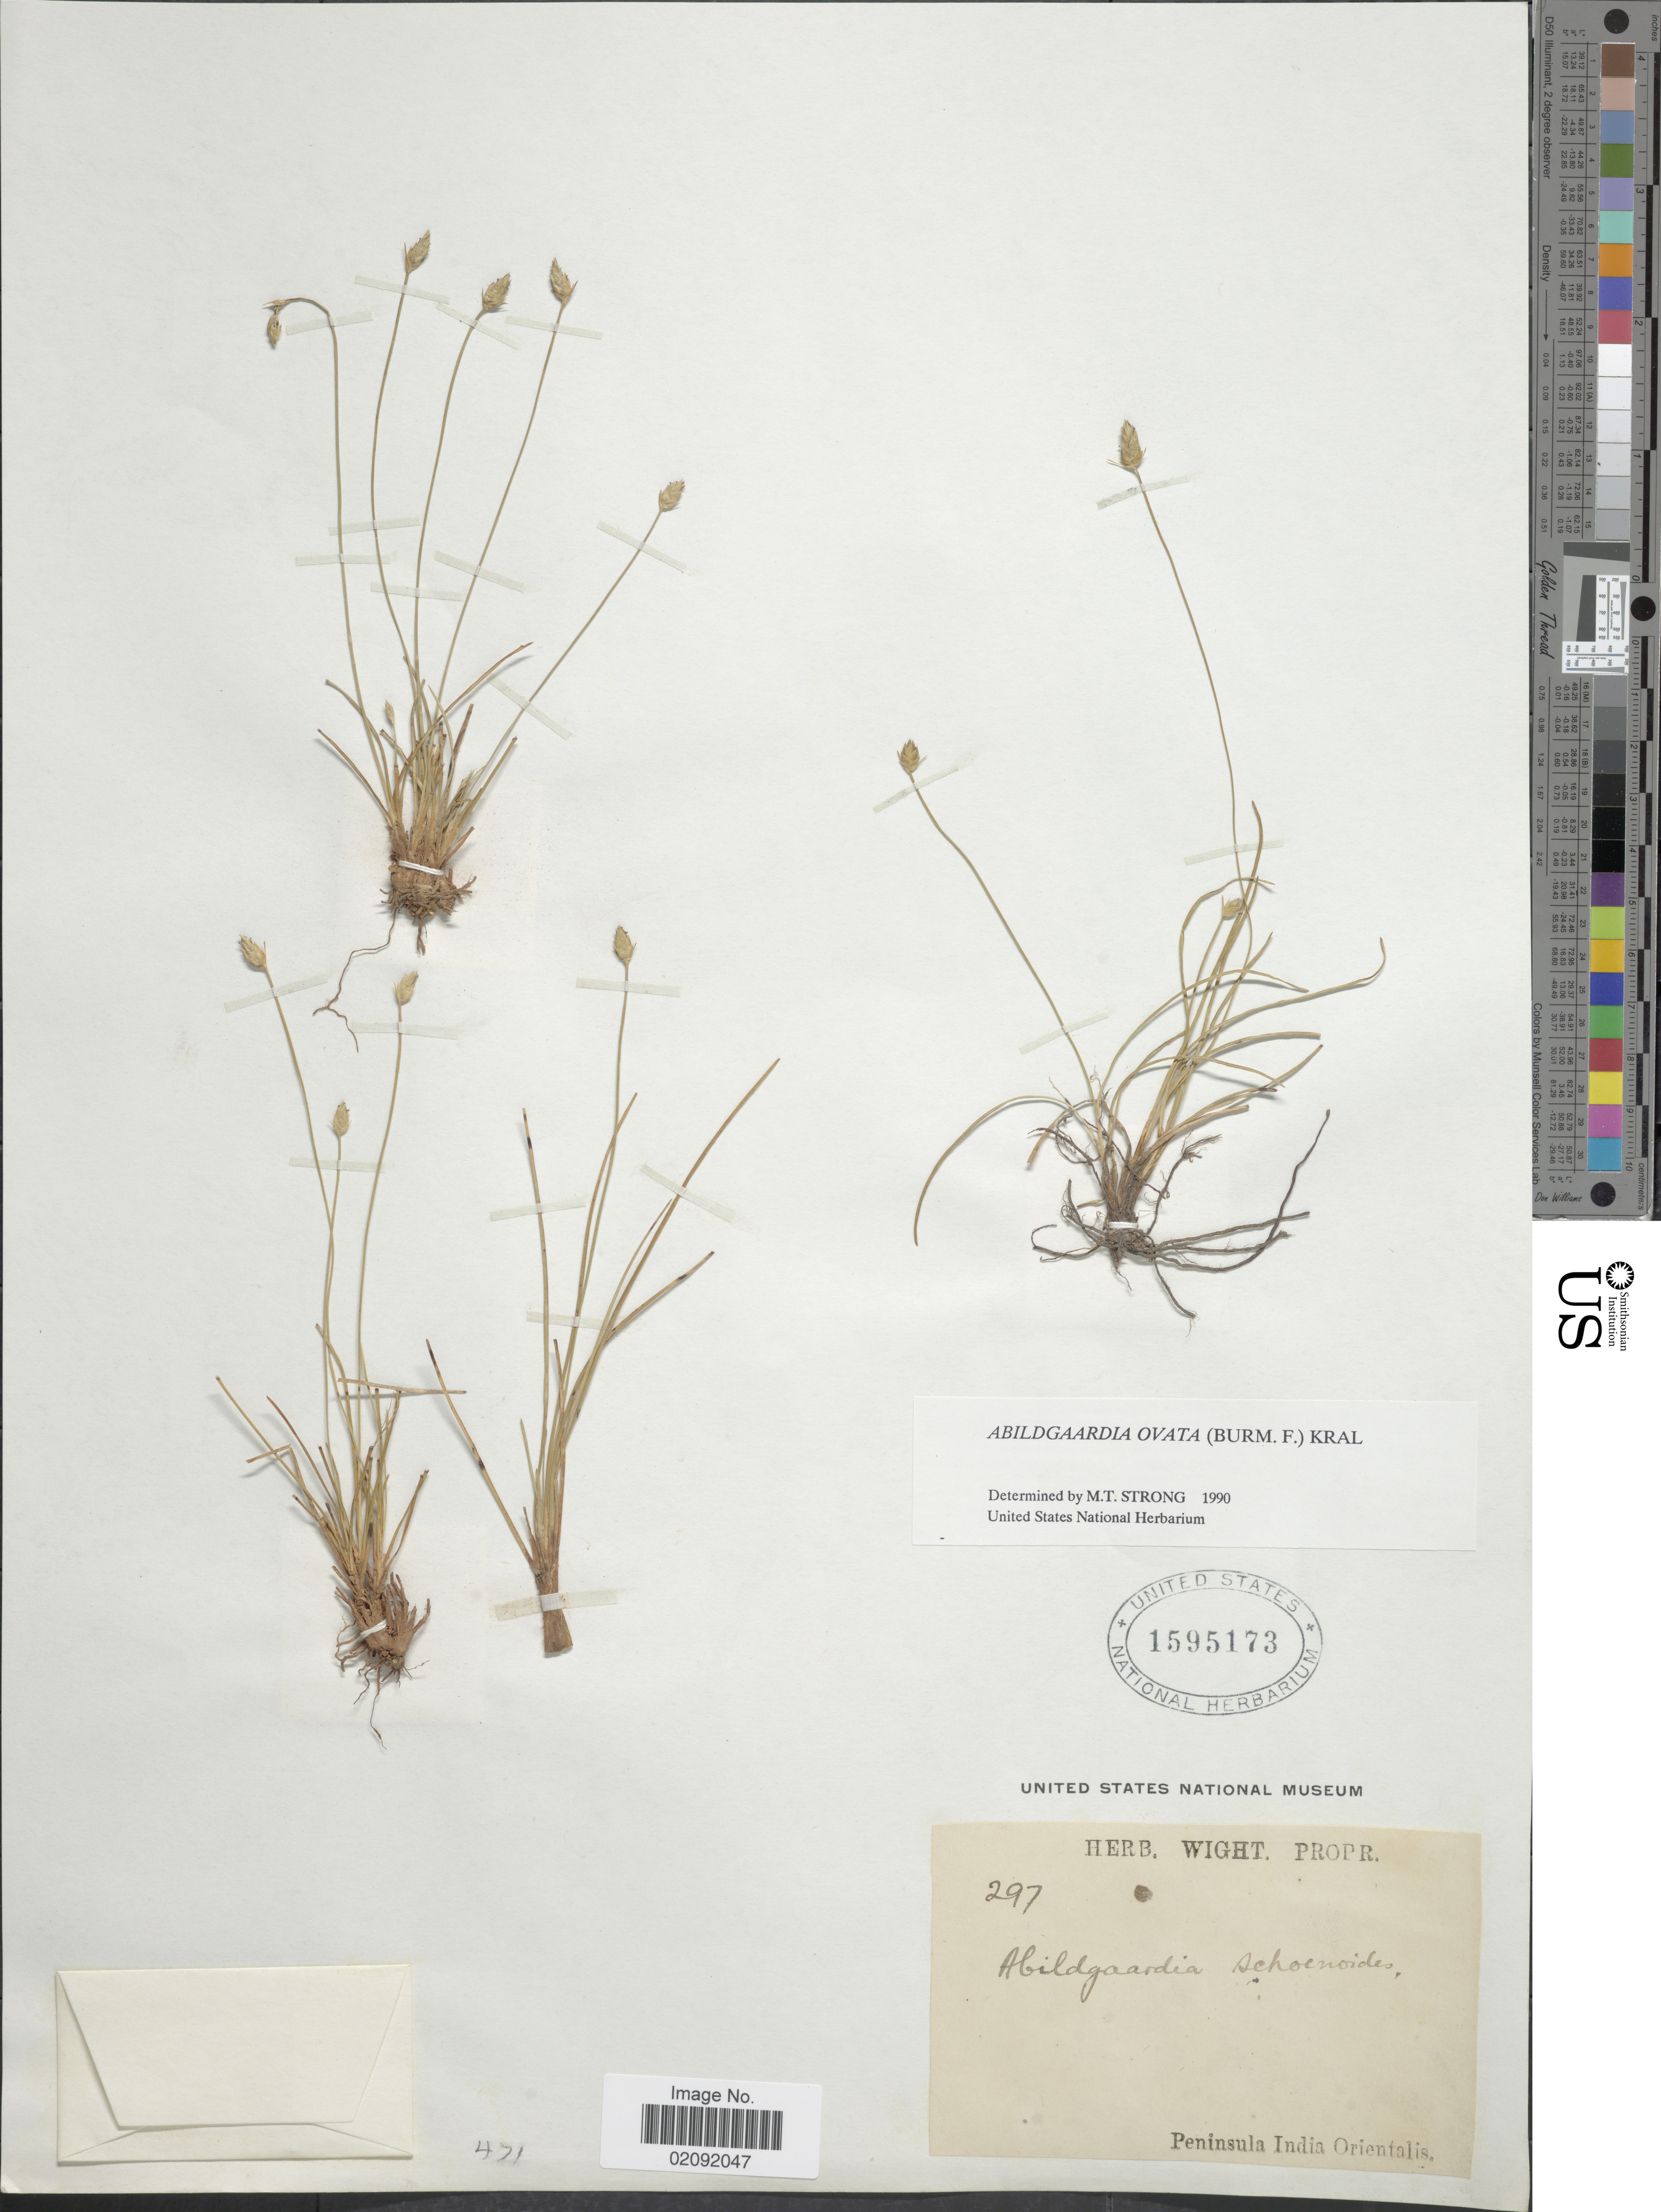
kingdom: Plantae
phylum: Tracheophyta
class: Liliopsida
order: Poales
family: Cyperaceae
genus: Abildgaardia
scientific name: Abildgaardia ovata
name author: (Burm. f.) Kral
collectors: ex Herb. Wight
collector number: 297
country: India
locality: Peninsula India Orientalis.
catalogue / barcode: US 1595173